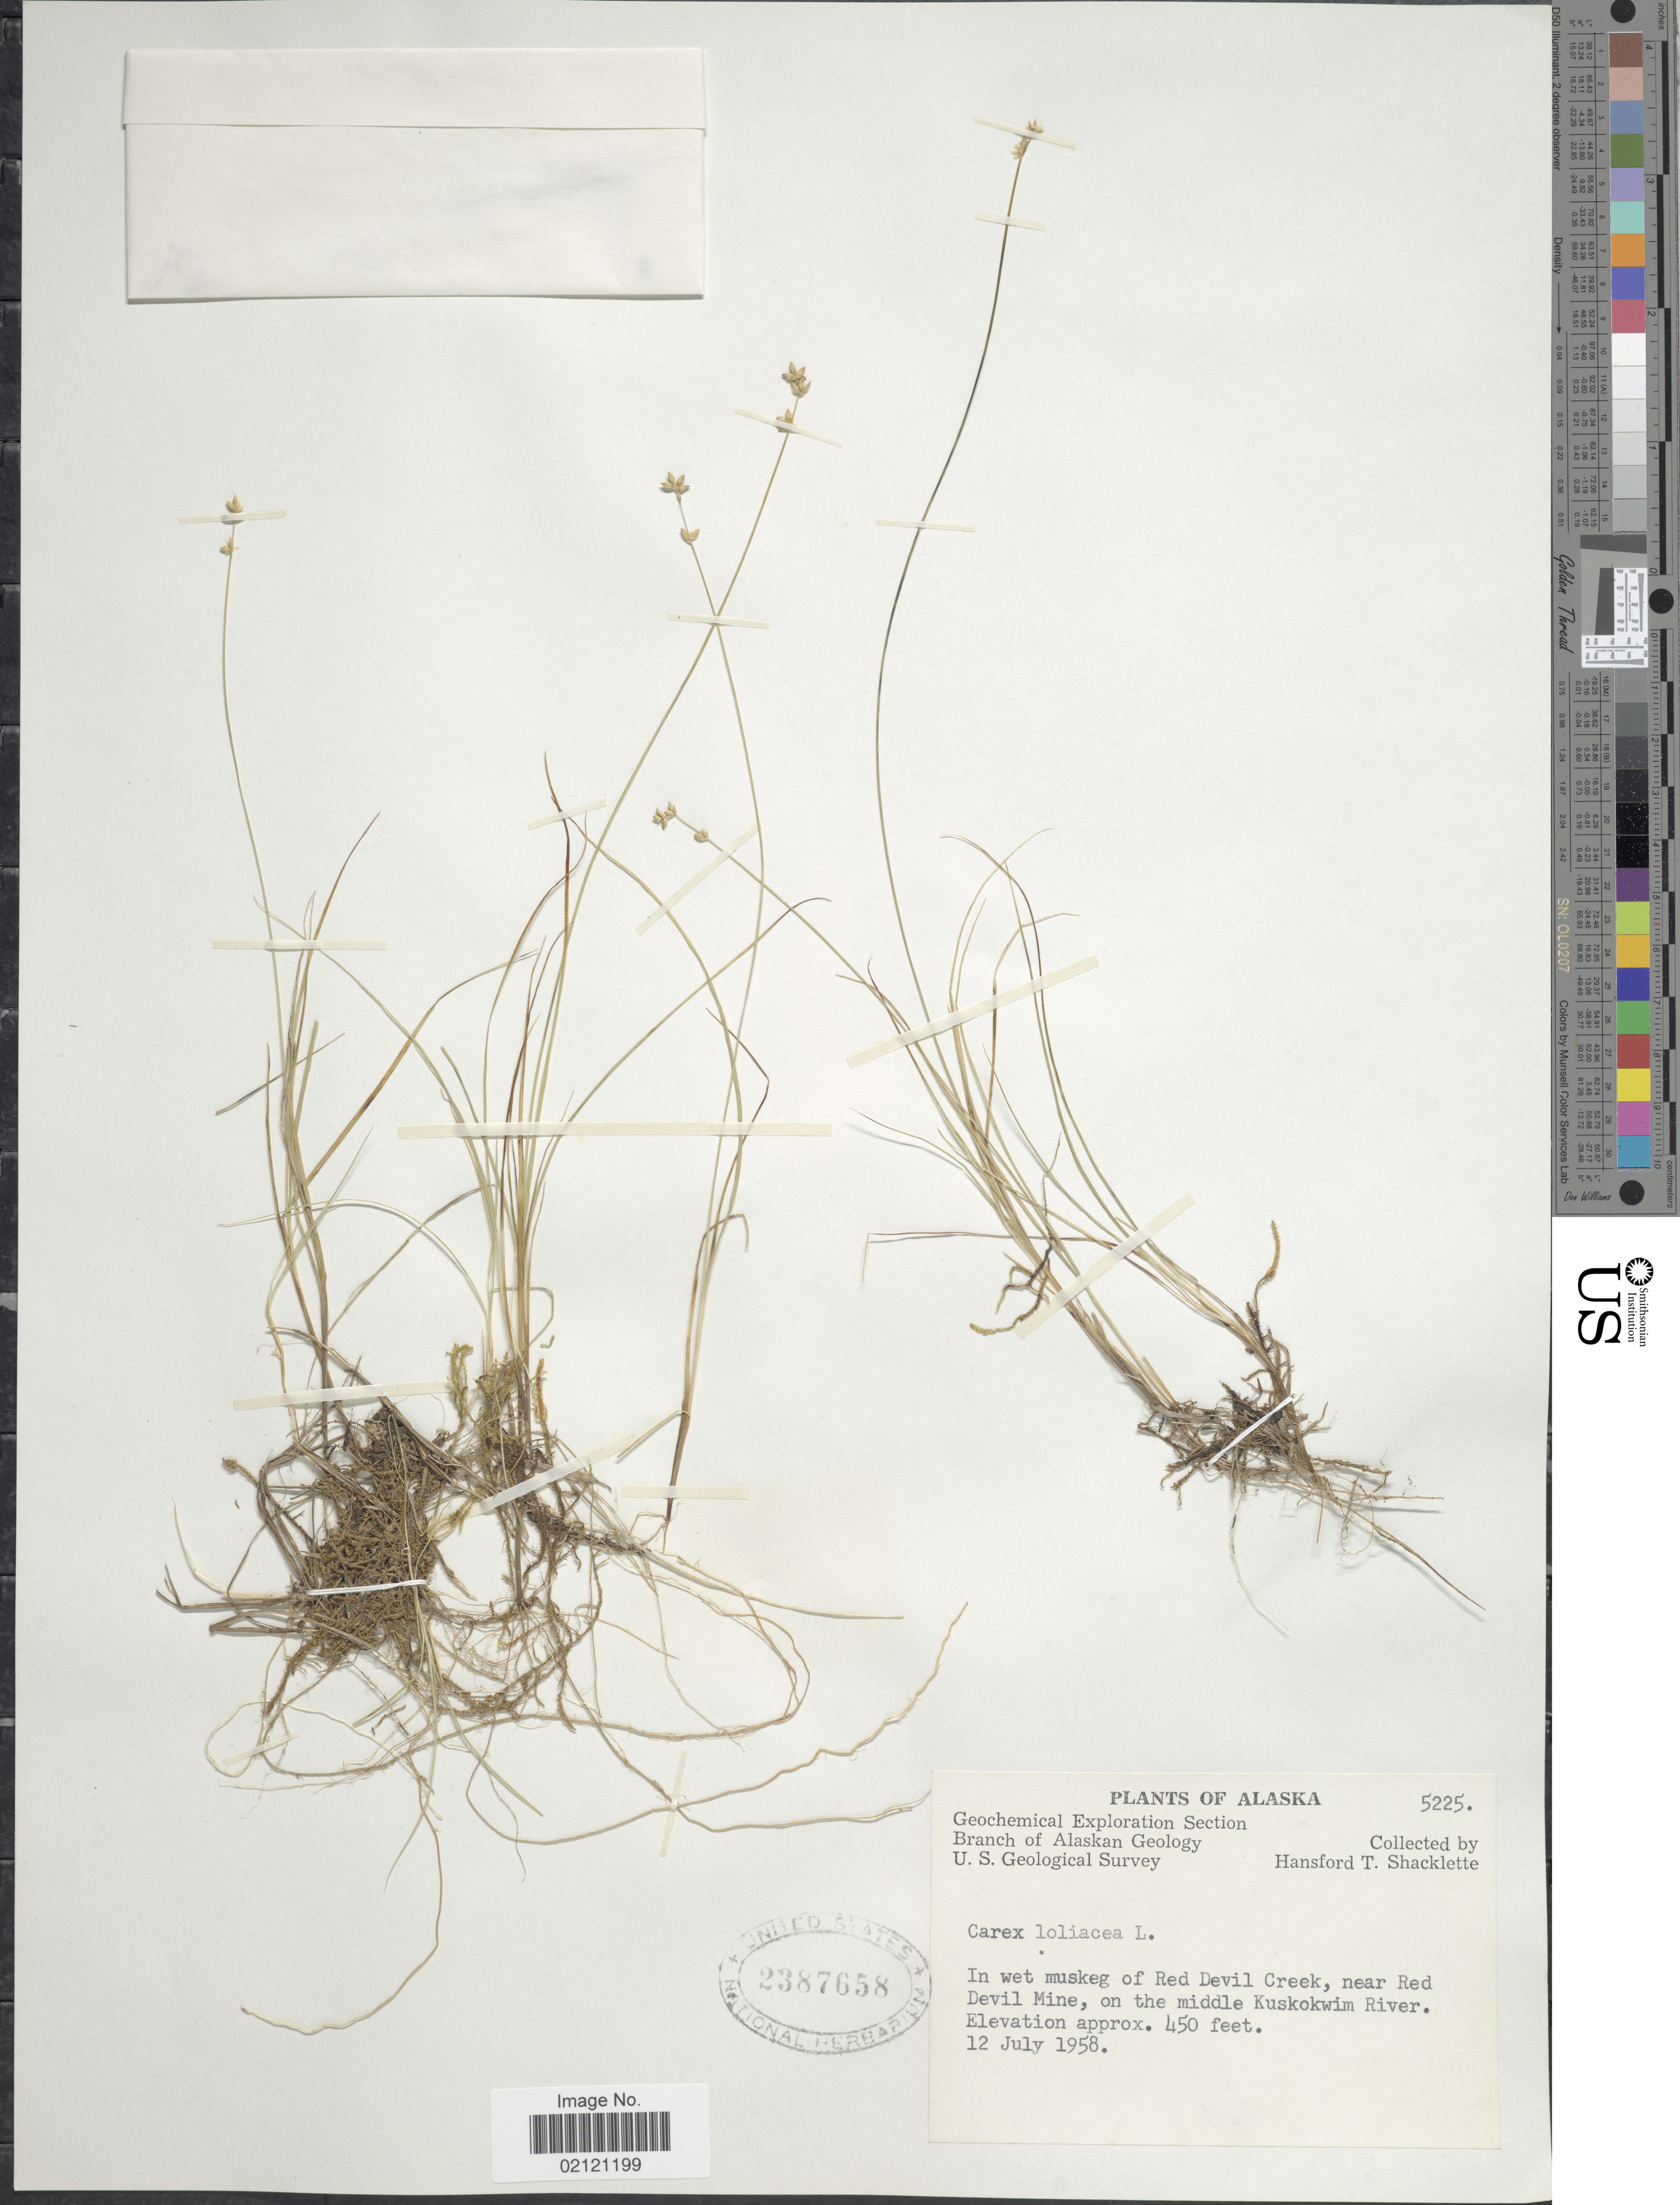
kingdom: Plantae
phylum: Tracheophyta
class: Liliopsida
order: Poales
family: Cyperaceae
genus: Carex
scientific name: Carex loliacea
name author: L.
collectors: H. Shacklette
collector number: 5225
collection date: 1958-07-12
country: United States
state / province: Alaska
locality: In wet muskeg of Red Devil Creek, near Red Devil Mine, on the middle Kuskowim River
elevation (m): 137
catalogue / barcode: US 2387658